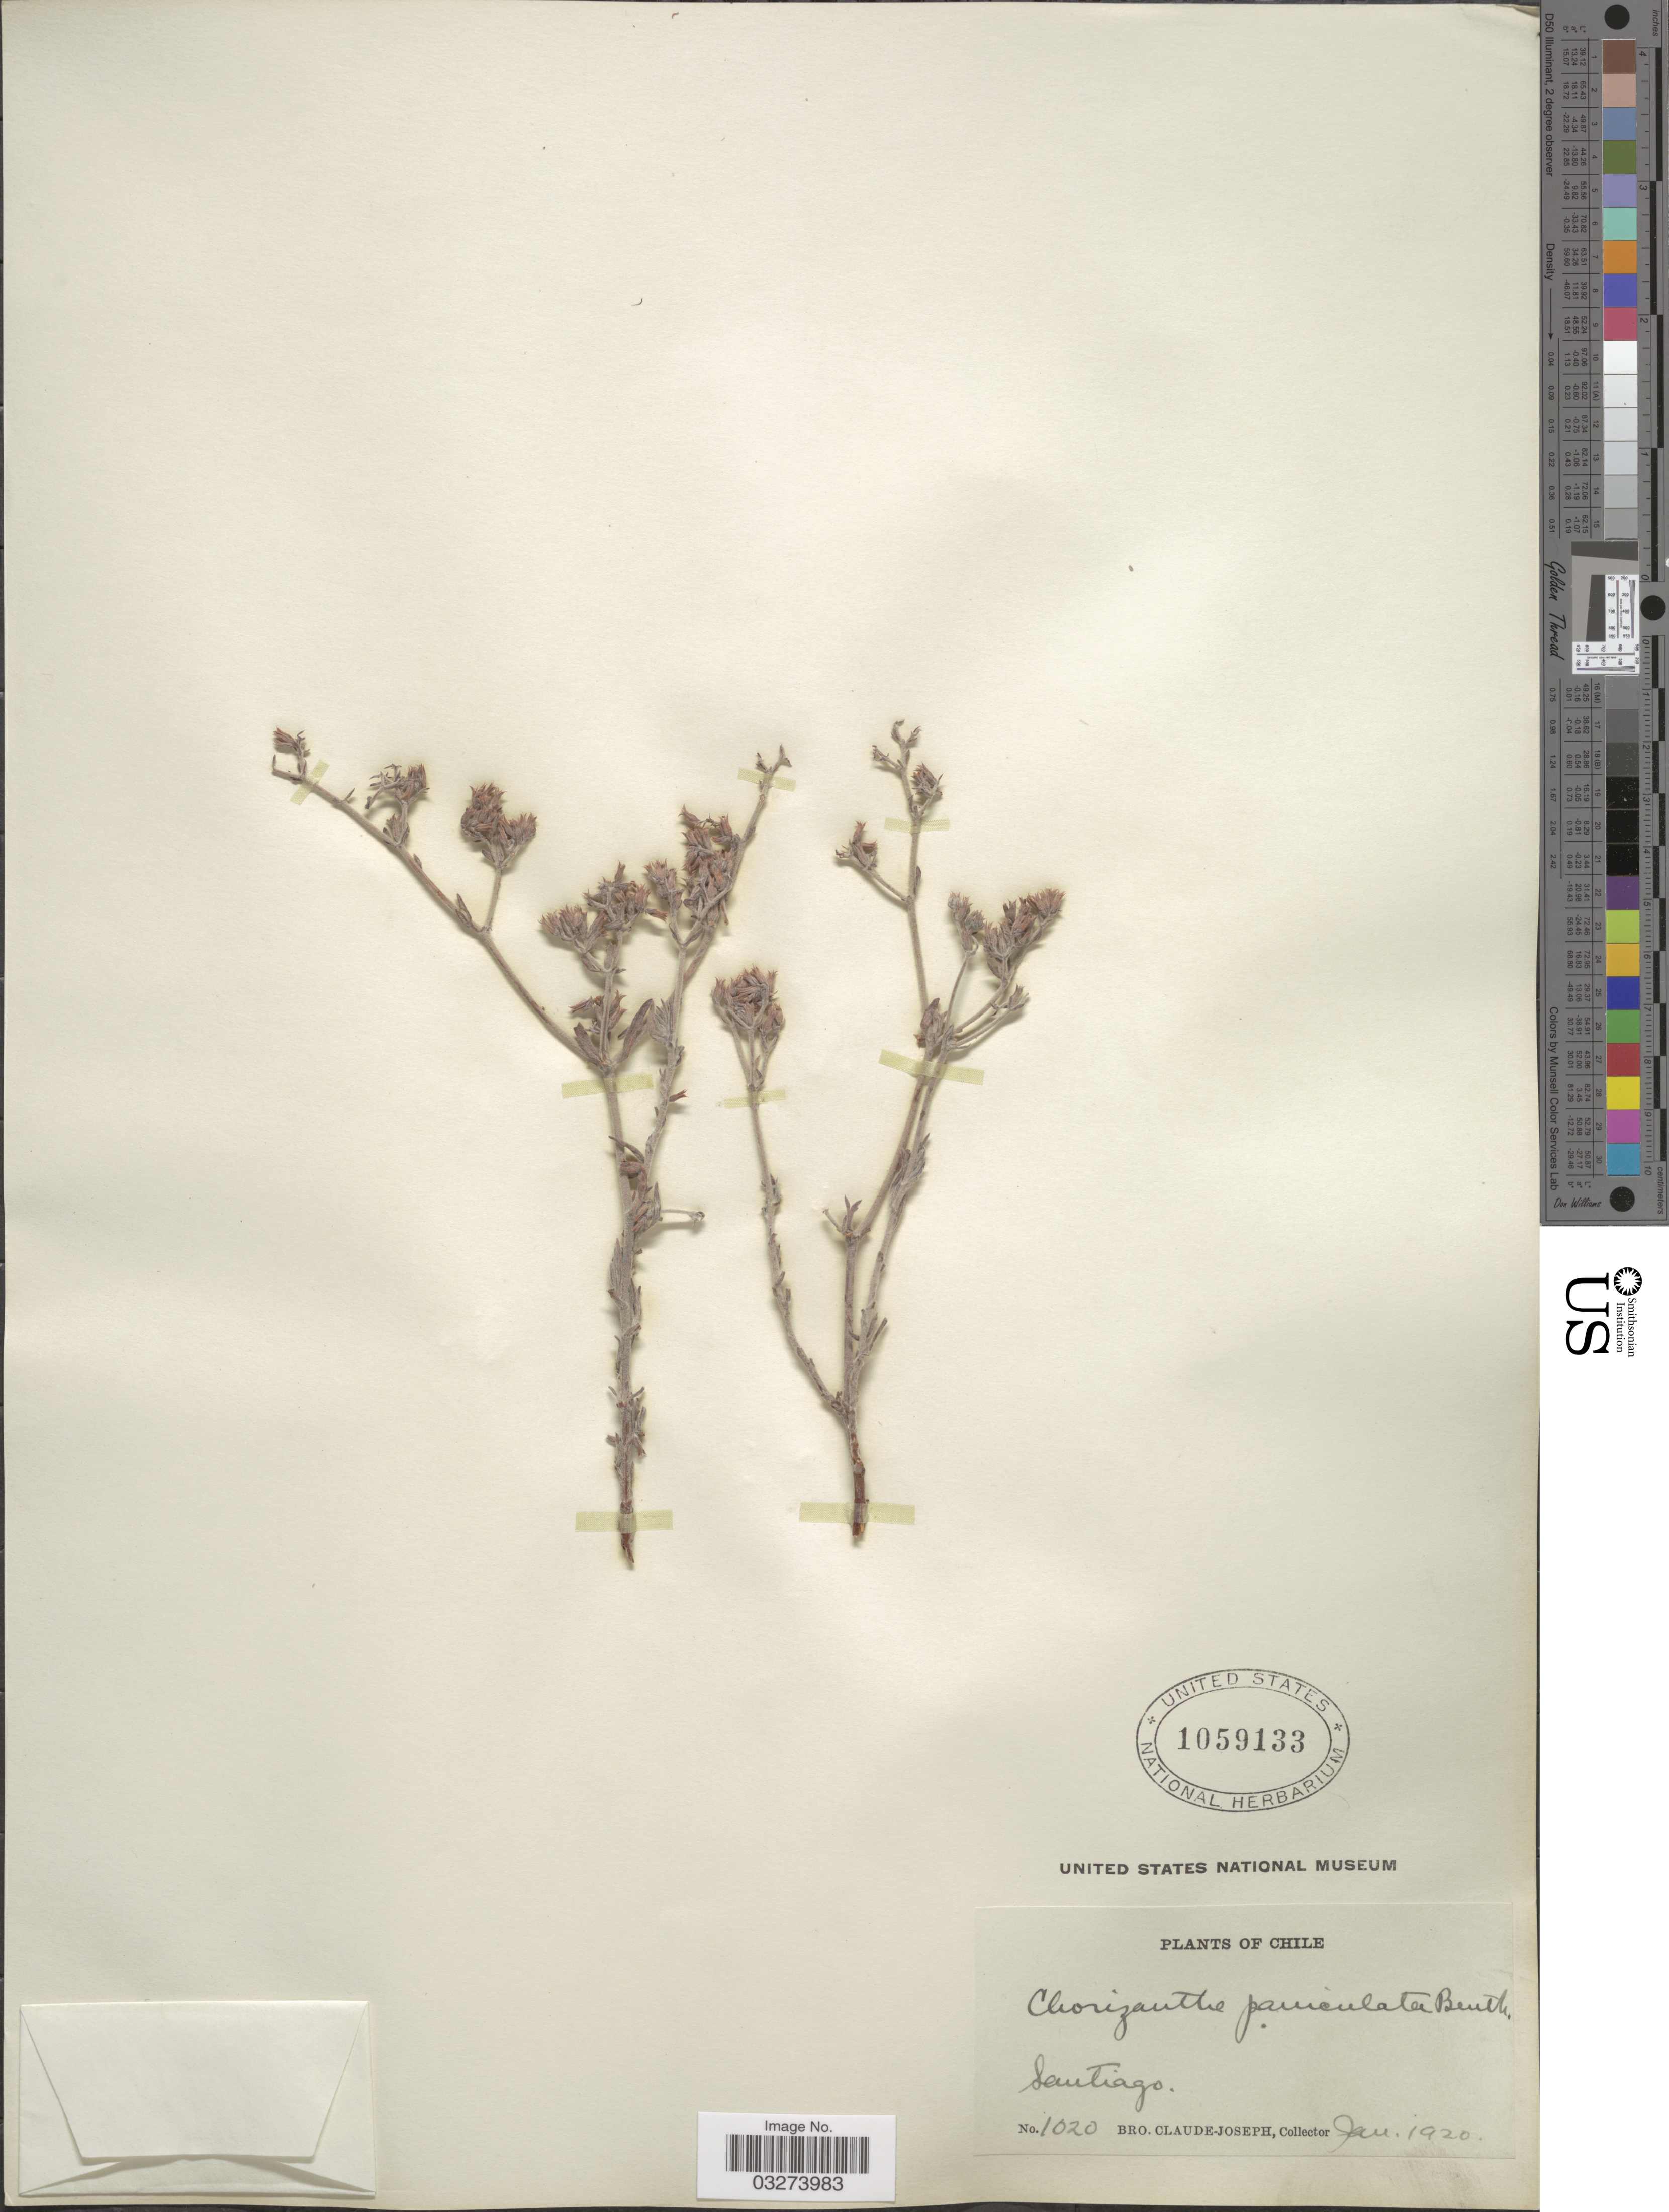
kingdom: Plantae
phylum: Tracheophyta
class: Magnoliopsida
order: Caryophyllales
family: Polygonaceae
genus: Chorizanthe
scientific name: Chorizanthe paniculata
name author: Benth.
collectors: Bro. Claude-Joseph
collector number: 1020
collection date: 1920-01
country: Chile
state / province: Región Metropolitana (RM)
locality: Santiago.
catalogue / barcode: US 1059133